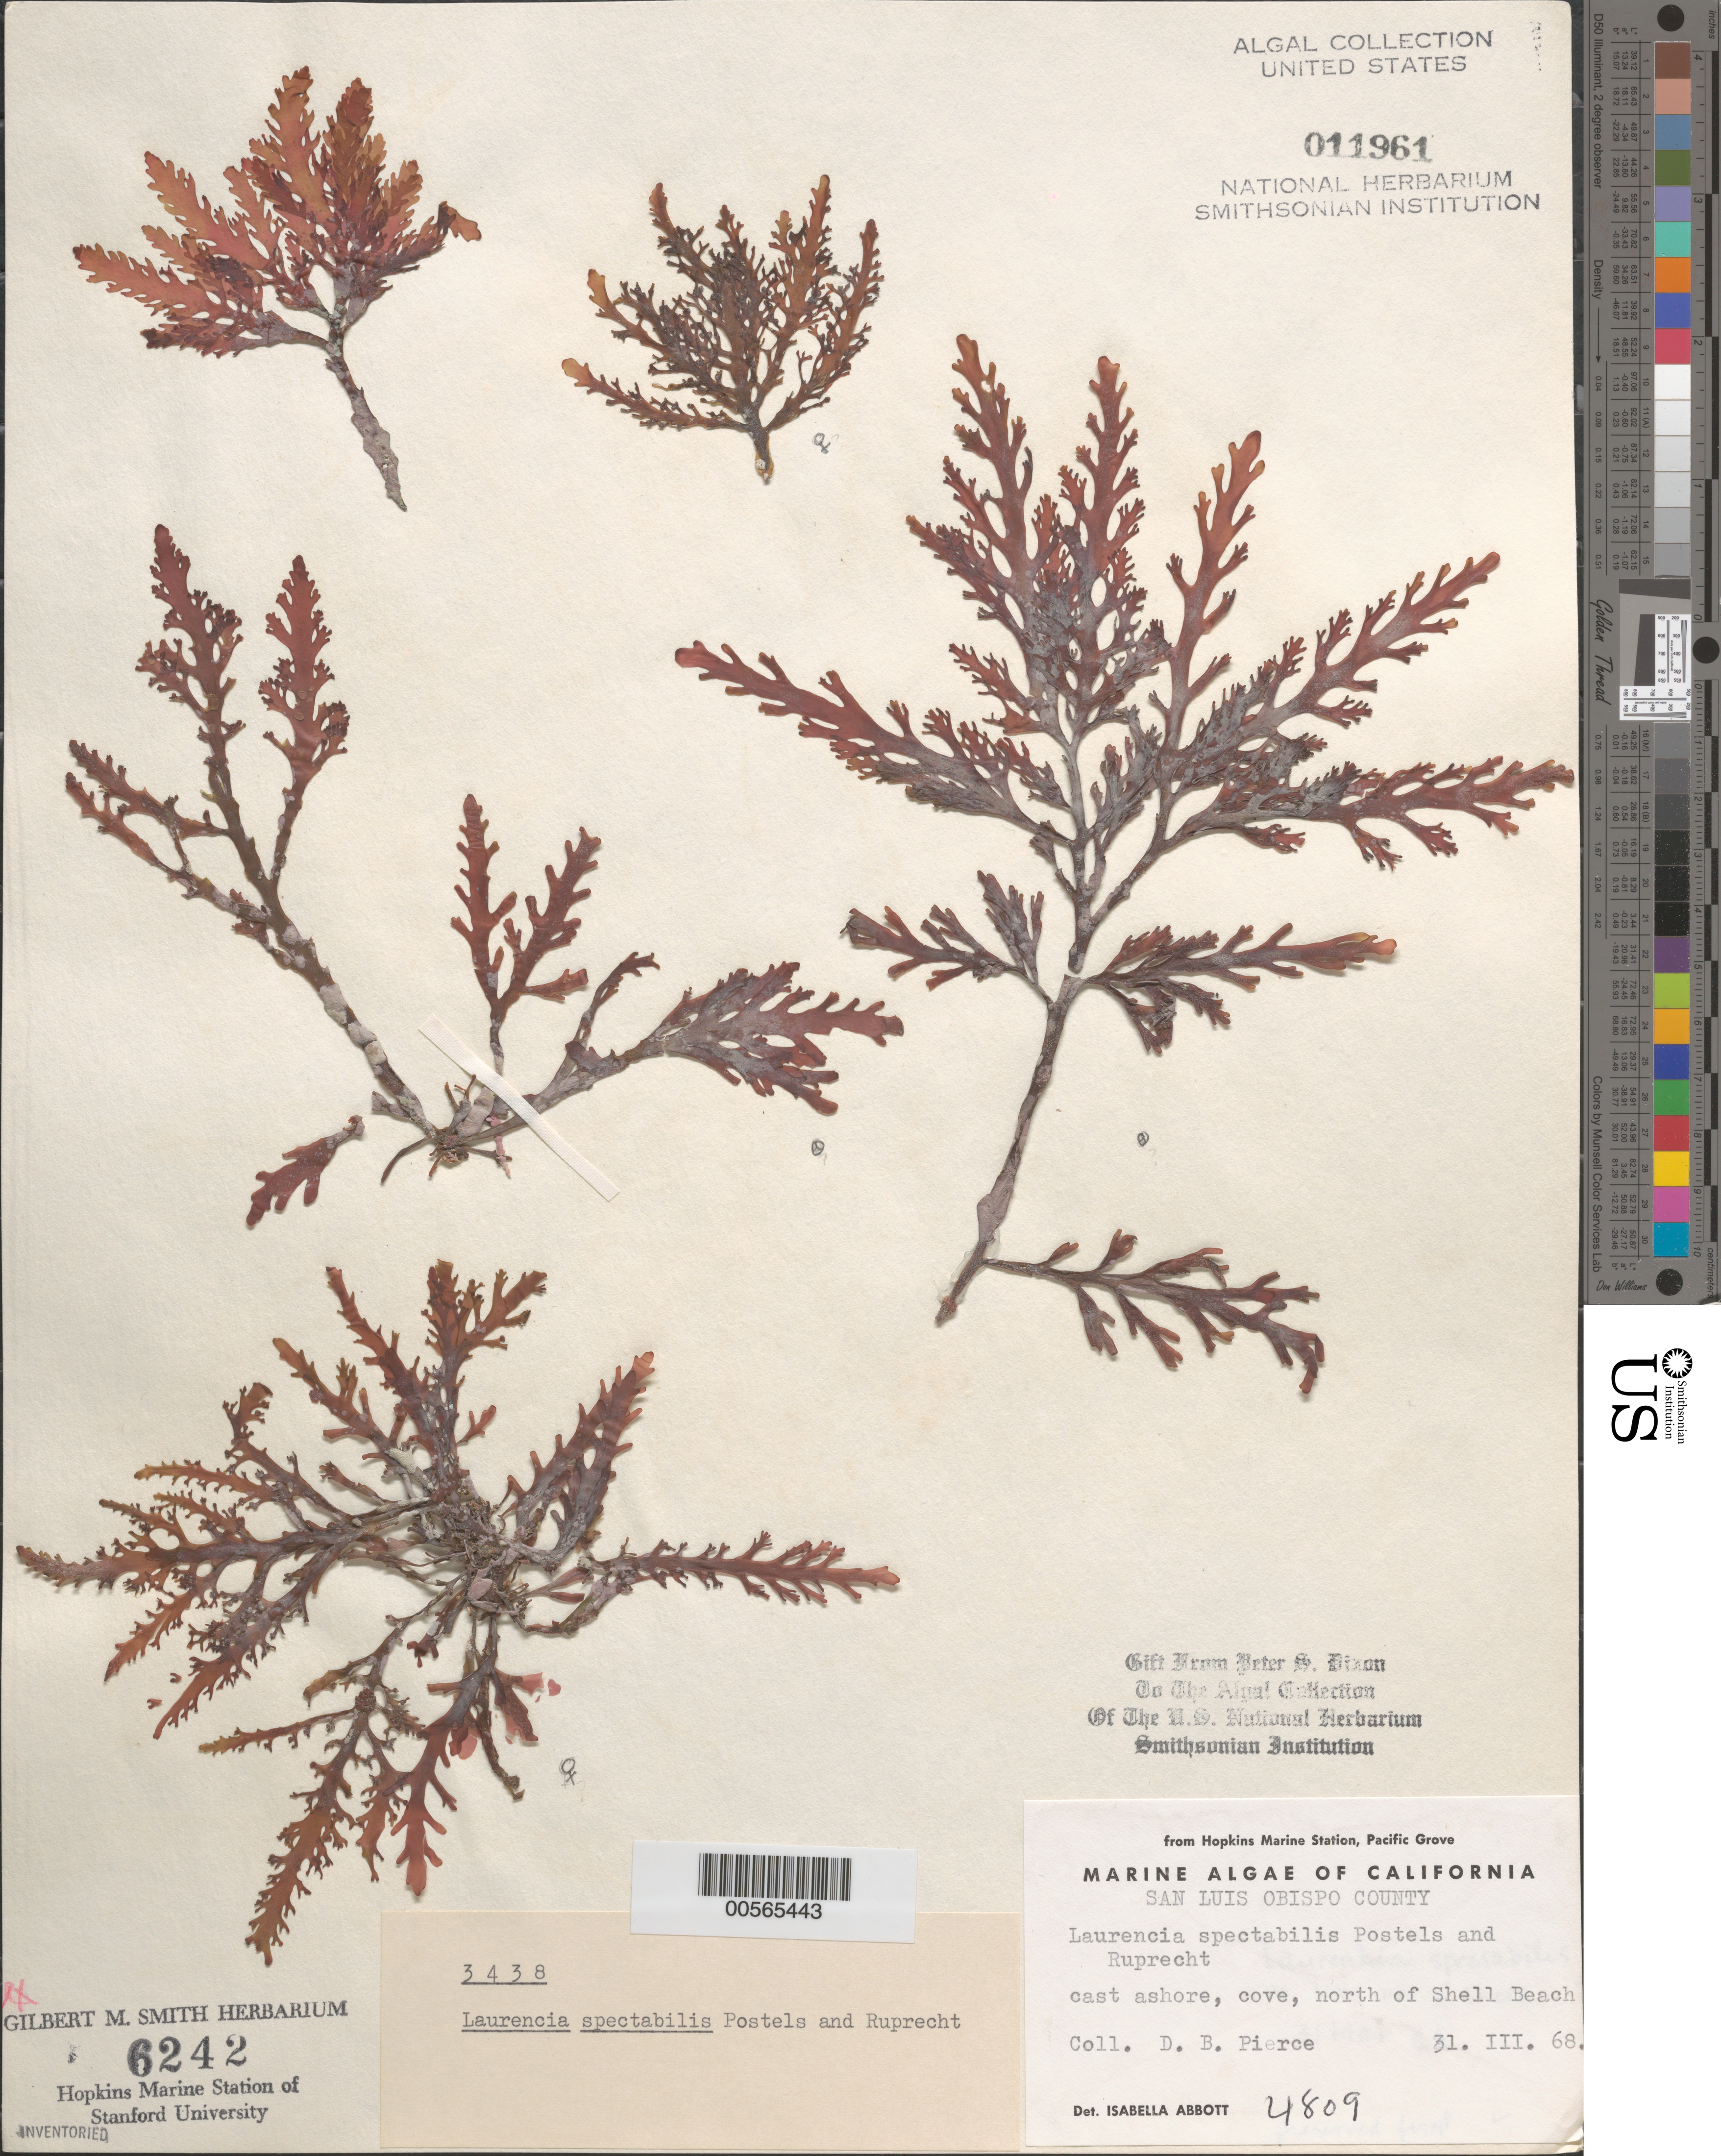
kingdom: Plantae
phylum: Rhodophyta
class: Florideophyceae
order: Ceramiales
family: Rhodomelaceae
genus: Osmundea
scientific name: Osmundea spectabilis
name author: (Postels & Rupr.) K.W. Nam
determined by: Algae name updating Project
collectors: D. Pierce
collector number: IAA 4809 & PSD 3438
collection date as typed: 31 Mar 1968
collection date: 1968-03-31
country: United States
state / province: California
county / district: San Luis Obispo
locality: Cove north of Shell Beach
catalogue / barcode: US 11961